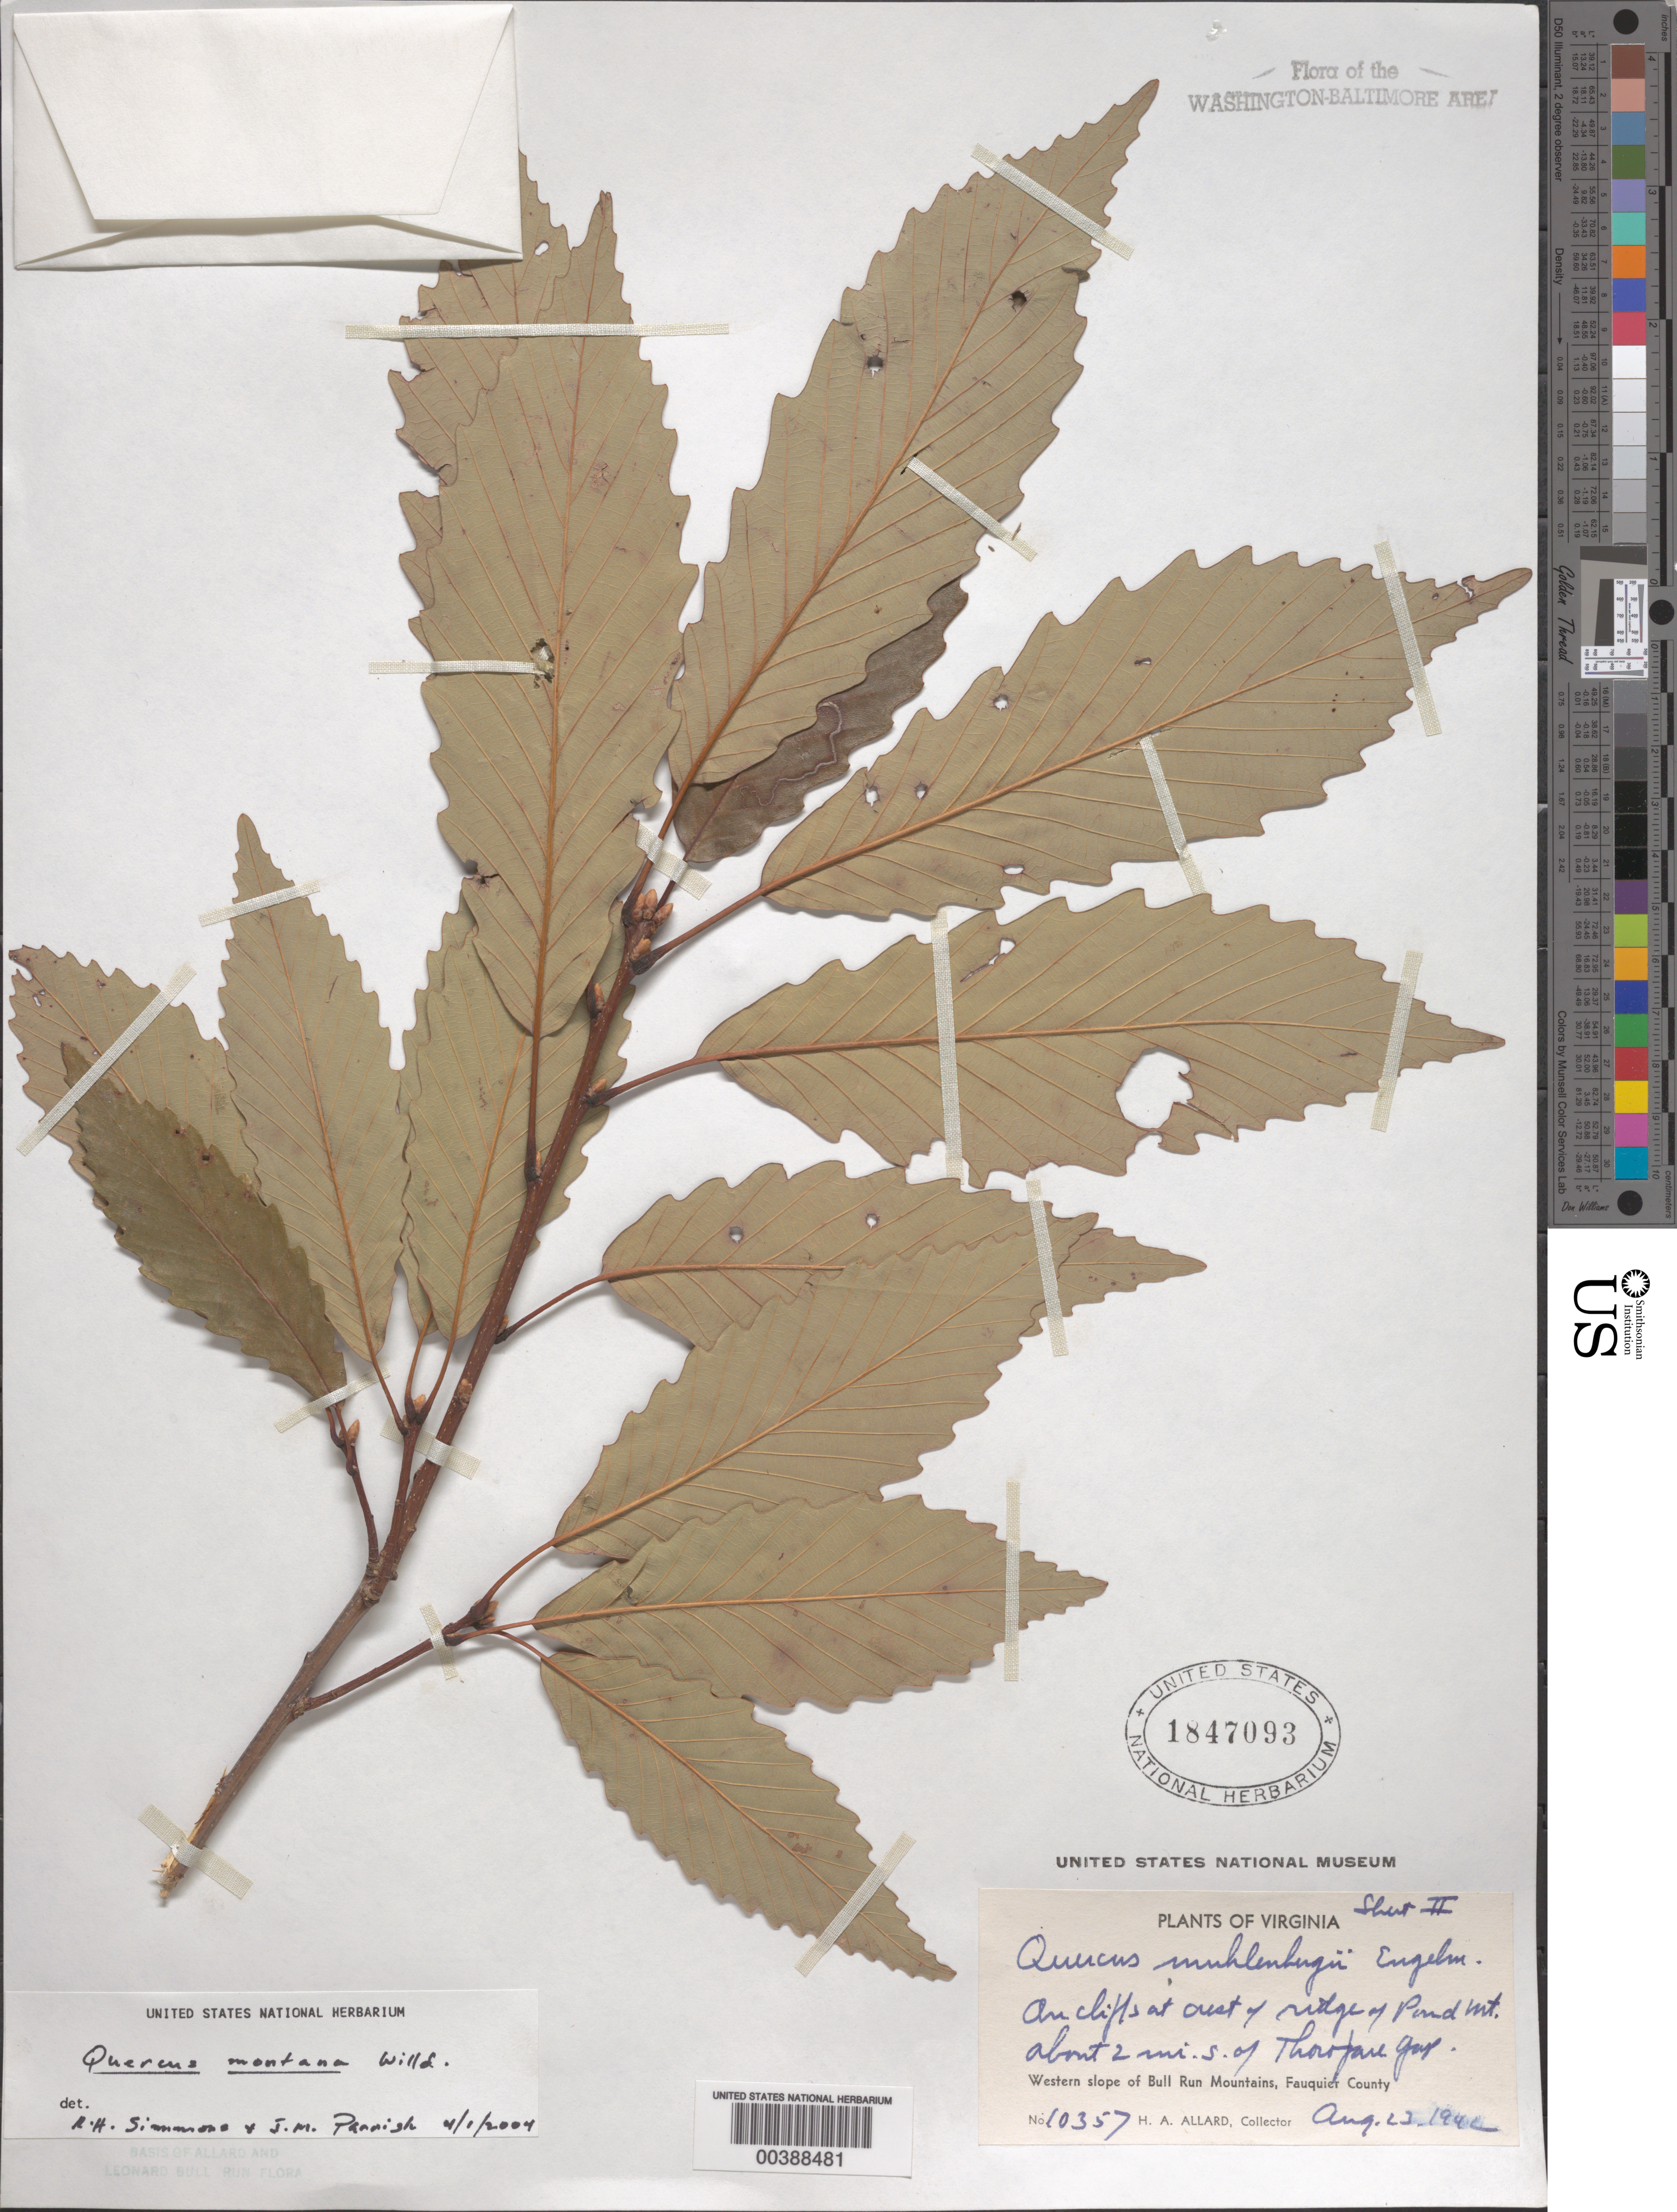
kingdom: Plantae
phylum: Tracheophyta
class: Magnoliopsida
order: Fagales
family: Fagaceae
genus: Quercus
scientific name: Quercus montana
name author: Willd.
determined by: Simmons, R. H., (UNITED STATES)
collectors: H. A. Allard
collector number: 10357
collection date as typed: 23 Aug 1942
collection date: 1942-08-23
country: United States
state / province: Virginia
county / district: Fauquier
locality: Pond Mountain, south of Thorofare Gap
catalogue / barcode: US 1847093